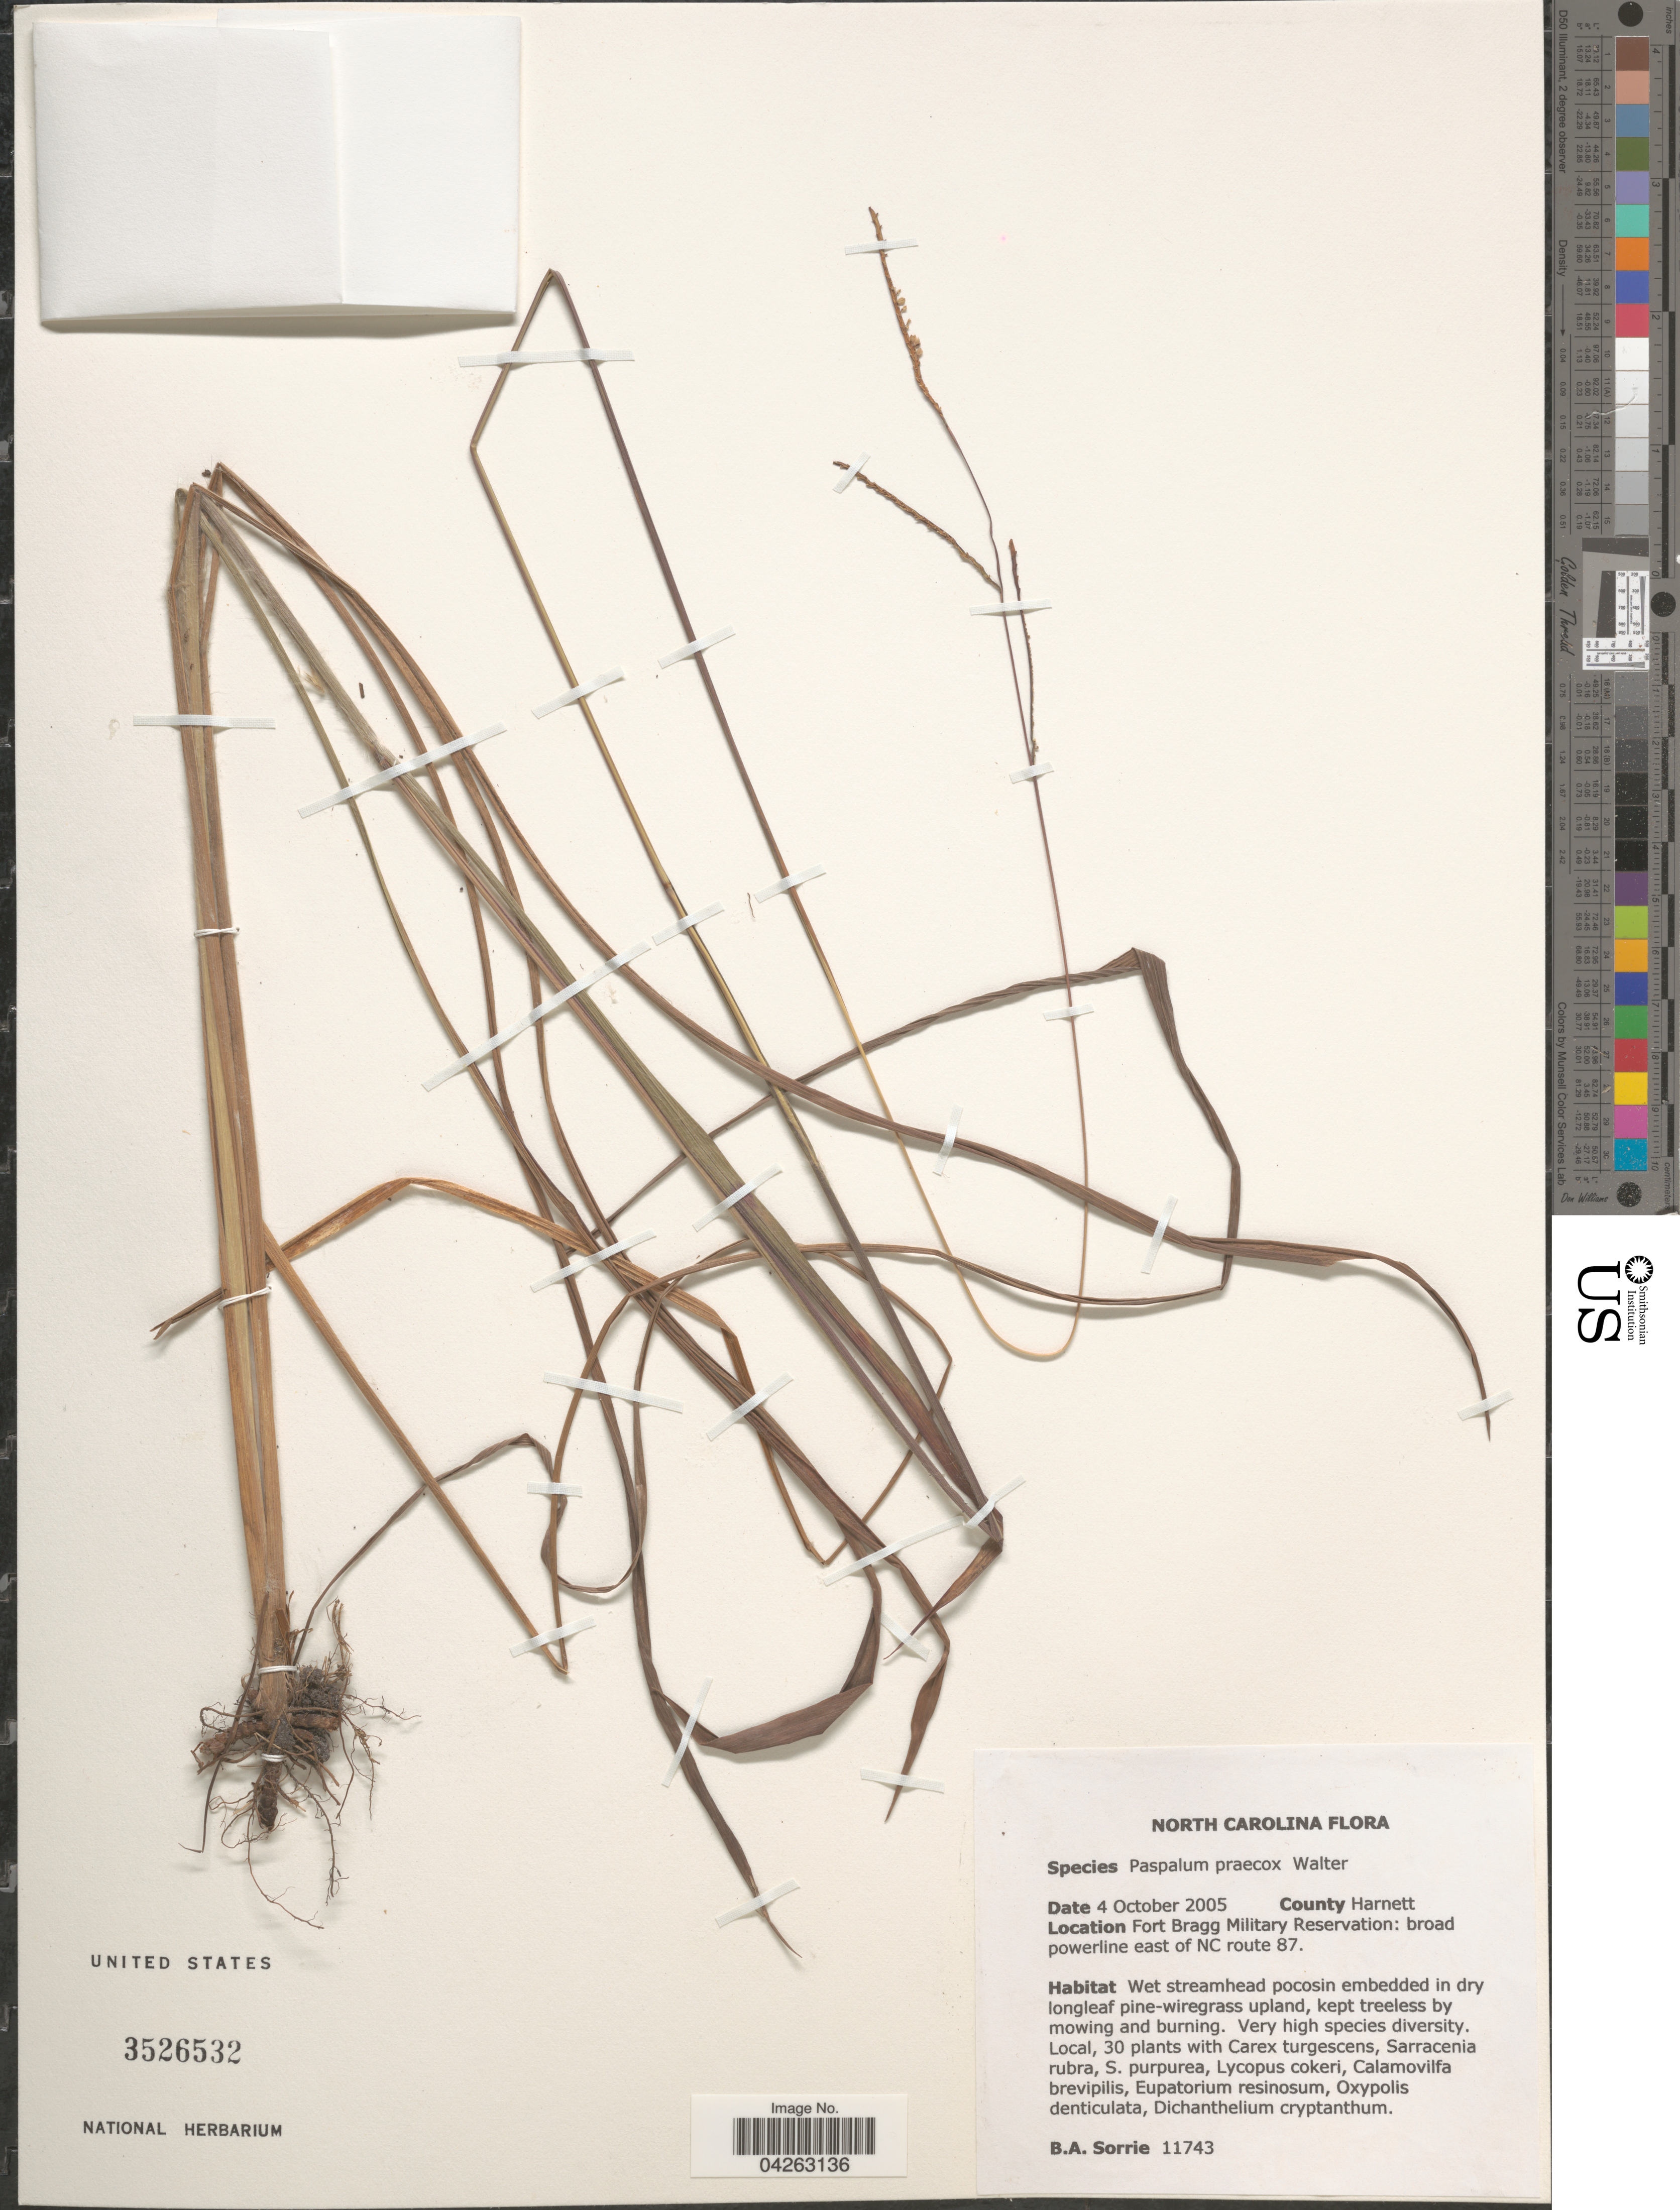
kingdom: Plantae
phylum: Tracheophyta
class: Liliopsida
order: Poales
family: Poaceae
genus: Paspalum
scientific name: Paspalum praecox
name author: Walter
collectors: B. Sorrie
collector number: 11743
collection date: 2005-10-04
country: United States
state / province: North Carolina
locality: County Harnett. Fort Bragg Military Reservation: broad powerline east of NC route 87.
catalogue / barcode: US 3526532